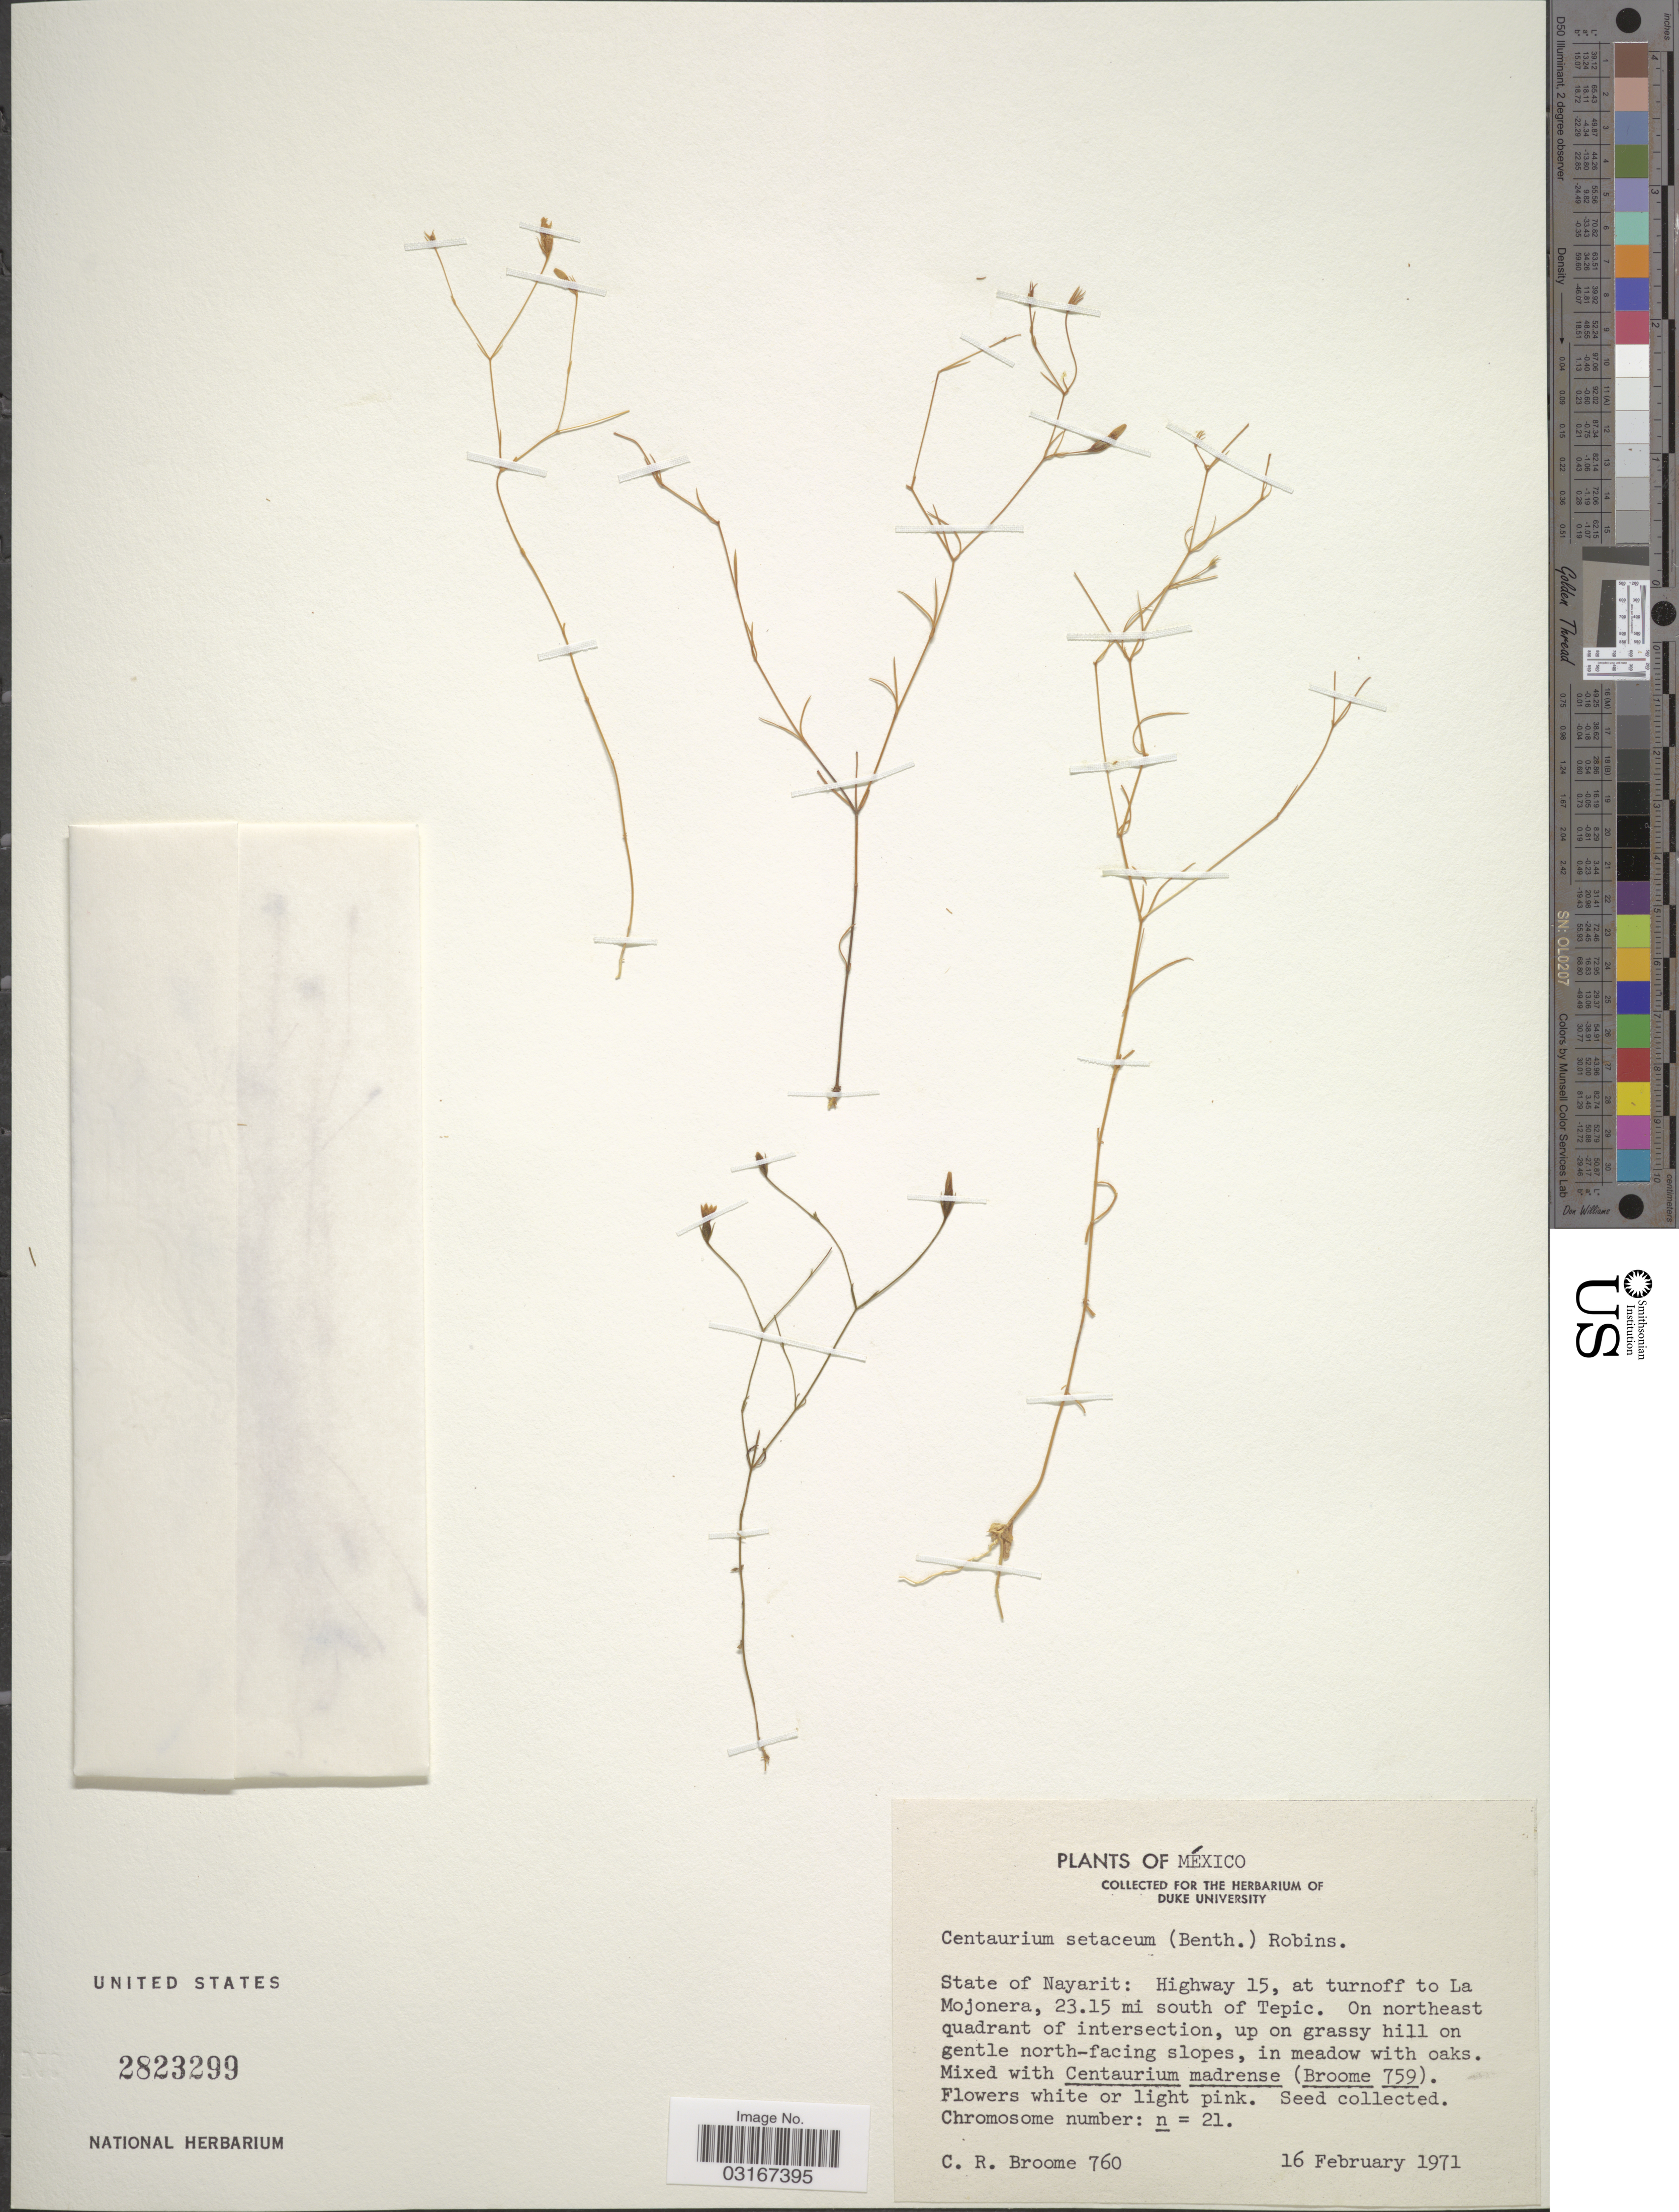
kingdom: Plantae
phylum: Tracheophyta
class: Magnoliopsida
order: Gentianales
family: Gentianaceae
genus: Centaurium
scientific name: Centaurium setaceum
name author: (Benth.) B.L. Rob.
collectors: C. R. Broome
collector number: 760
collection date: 1971-02-16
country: Mexico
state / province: Nayarit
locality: Highway 15, at turnoff to La Mojonera, 23.15 mi south of Tepic. On northeast quadrant of intersection.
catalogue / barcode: US 2823299